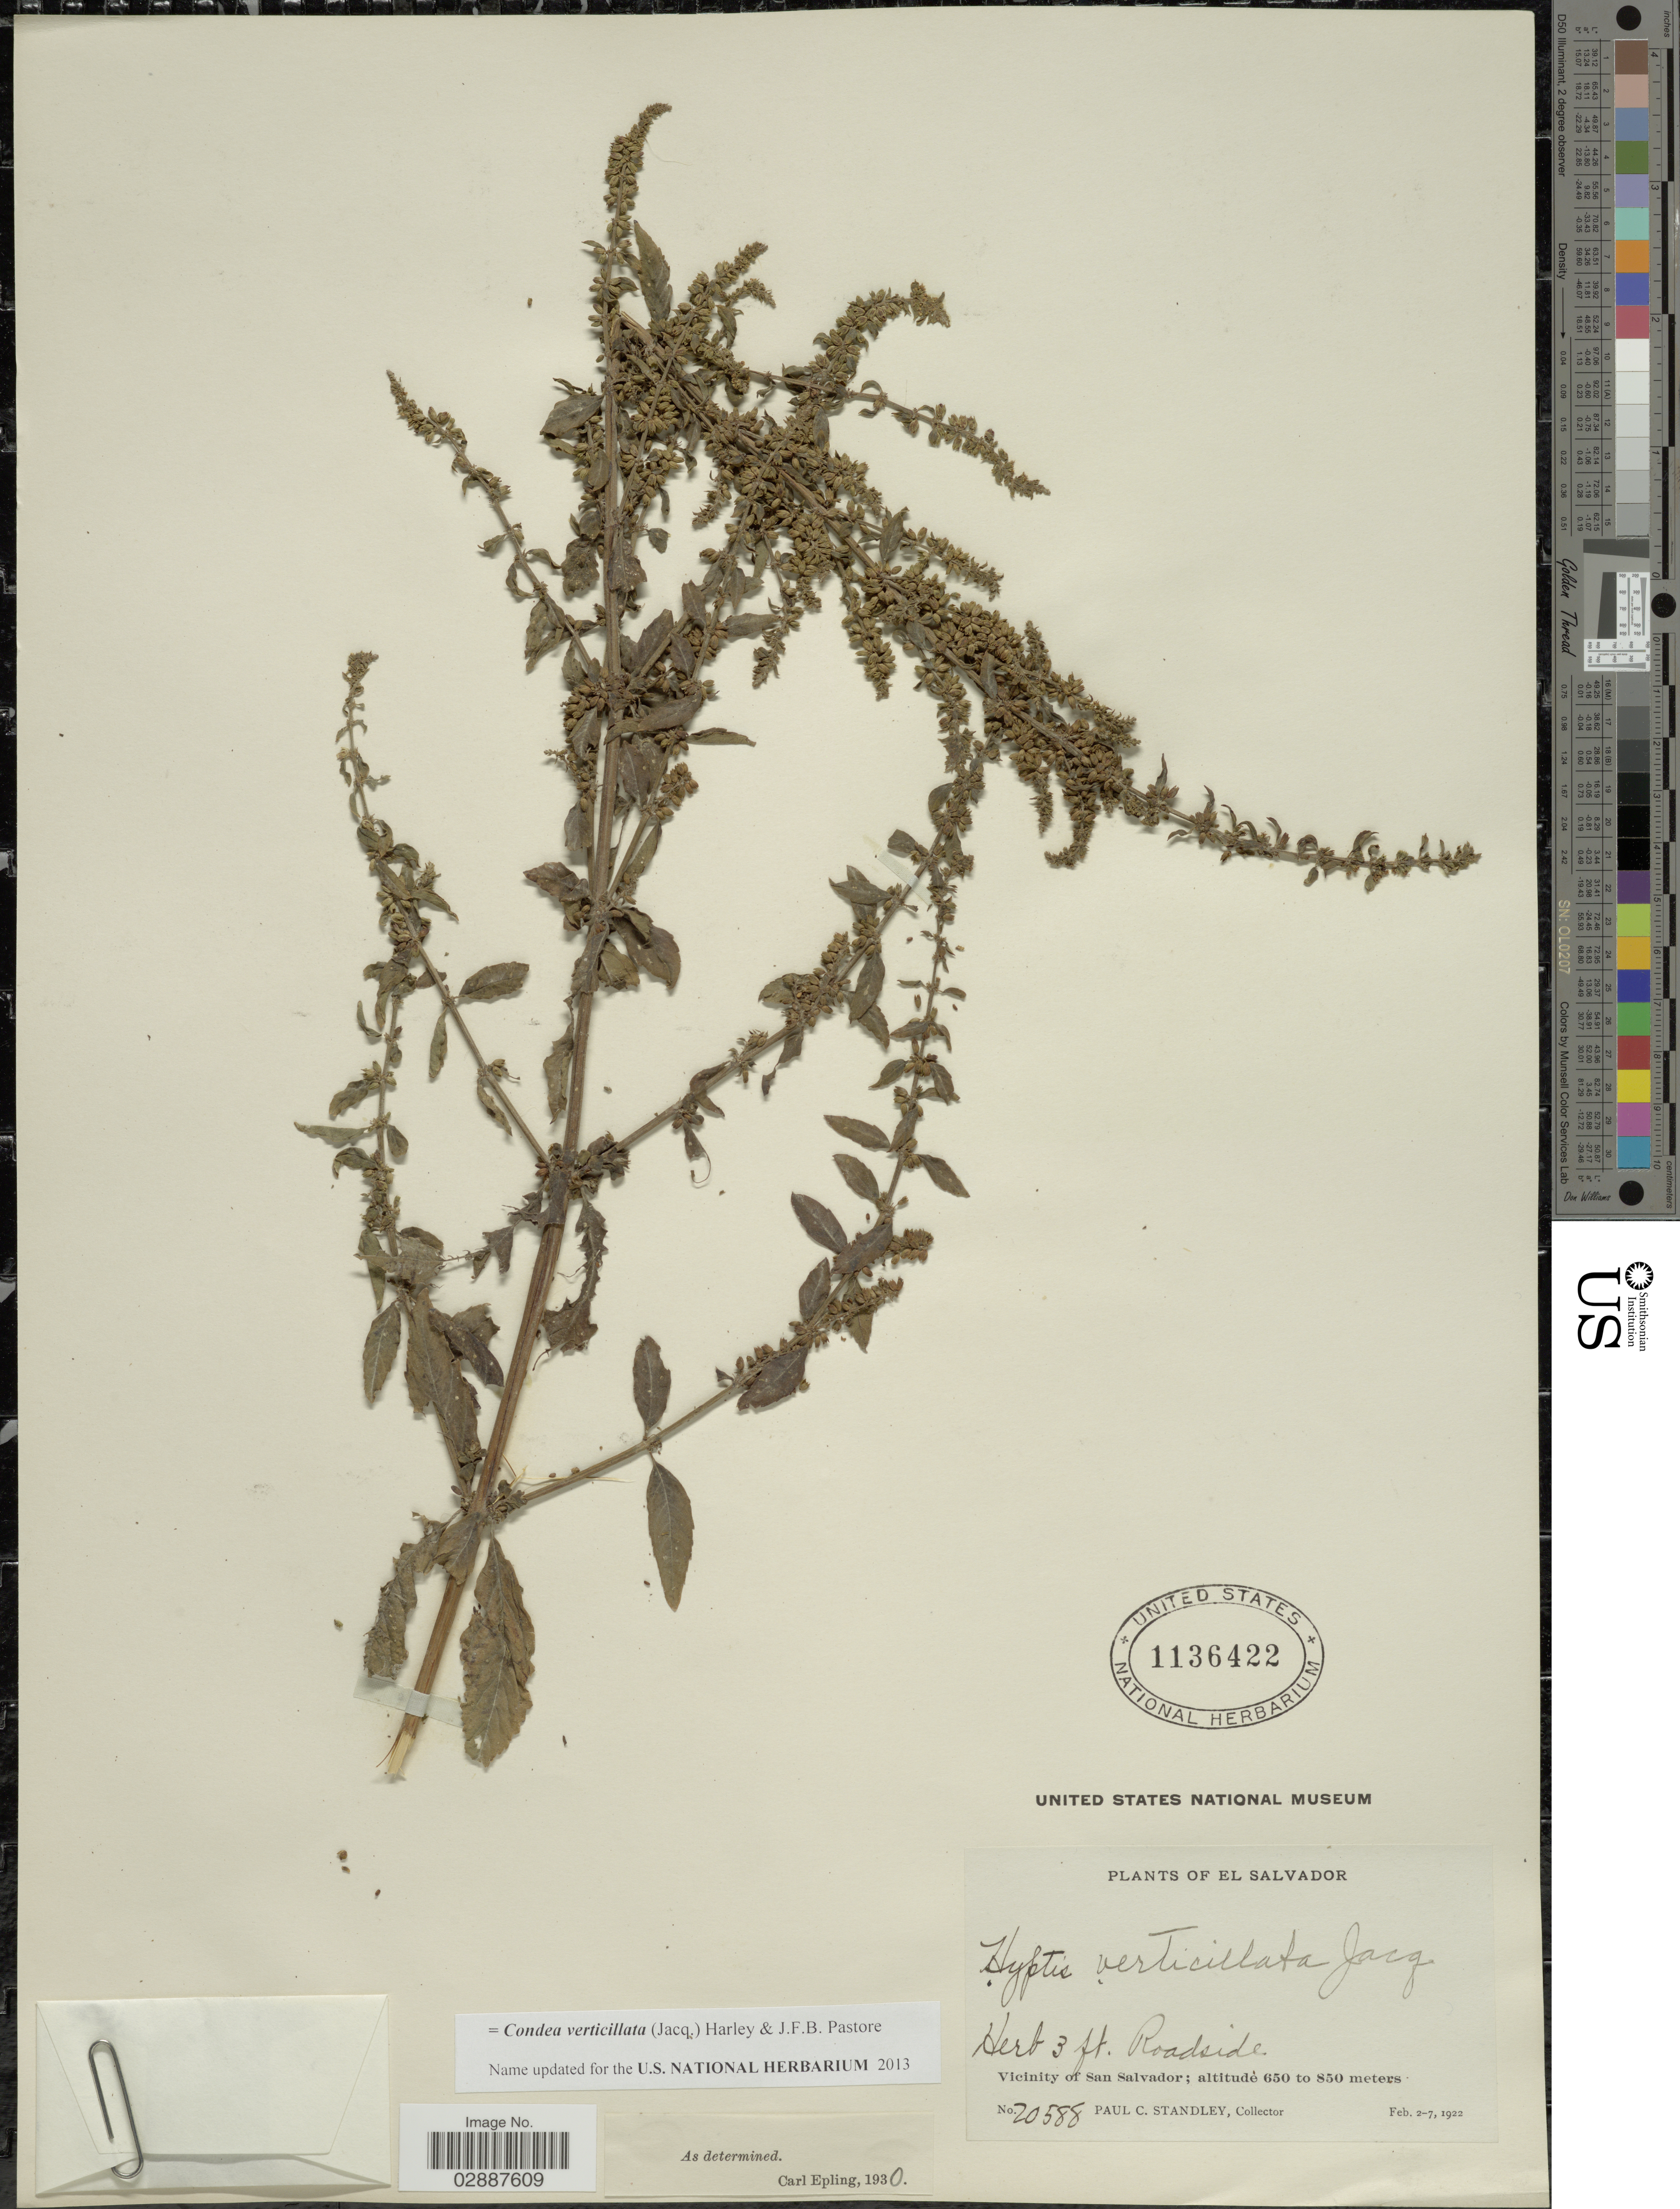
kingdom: Plantae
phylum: Tracheophyta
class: Magnoliopsida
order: Lamiales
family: Lamiaceae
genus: Condea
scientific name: Condea verticillata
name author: (Jacq.) Harley & J.F.B. Pastore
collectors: P. C. Standley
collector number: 20588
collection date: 1922-02-02/1922-02-07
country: El Salvador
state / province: San Salvador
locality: Vicinity of San Salvador.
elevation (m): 650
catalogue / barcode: US 1136422